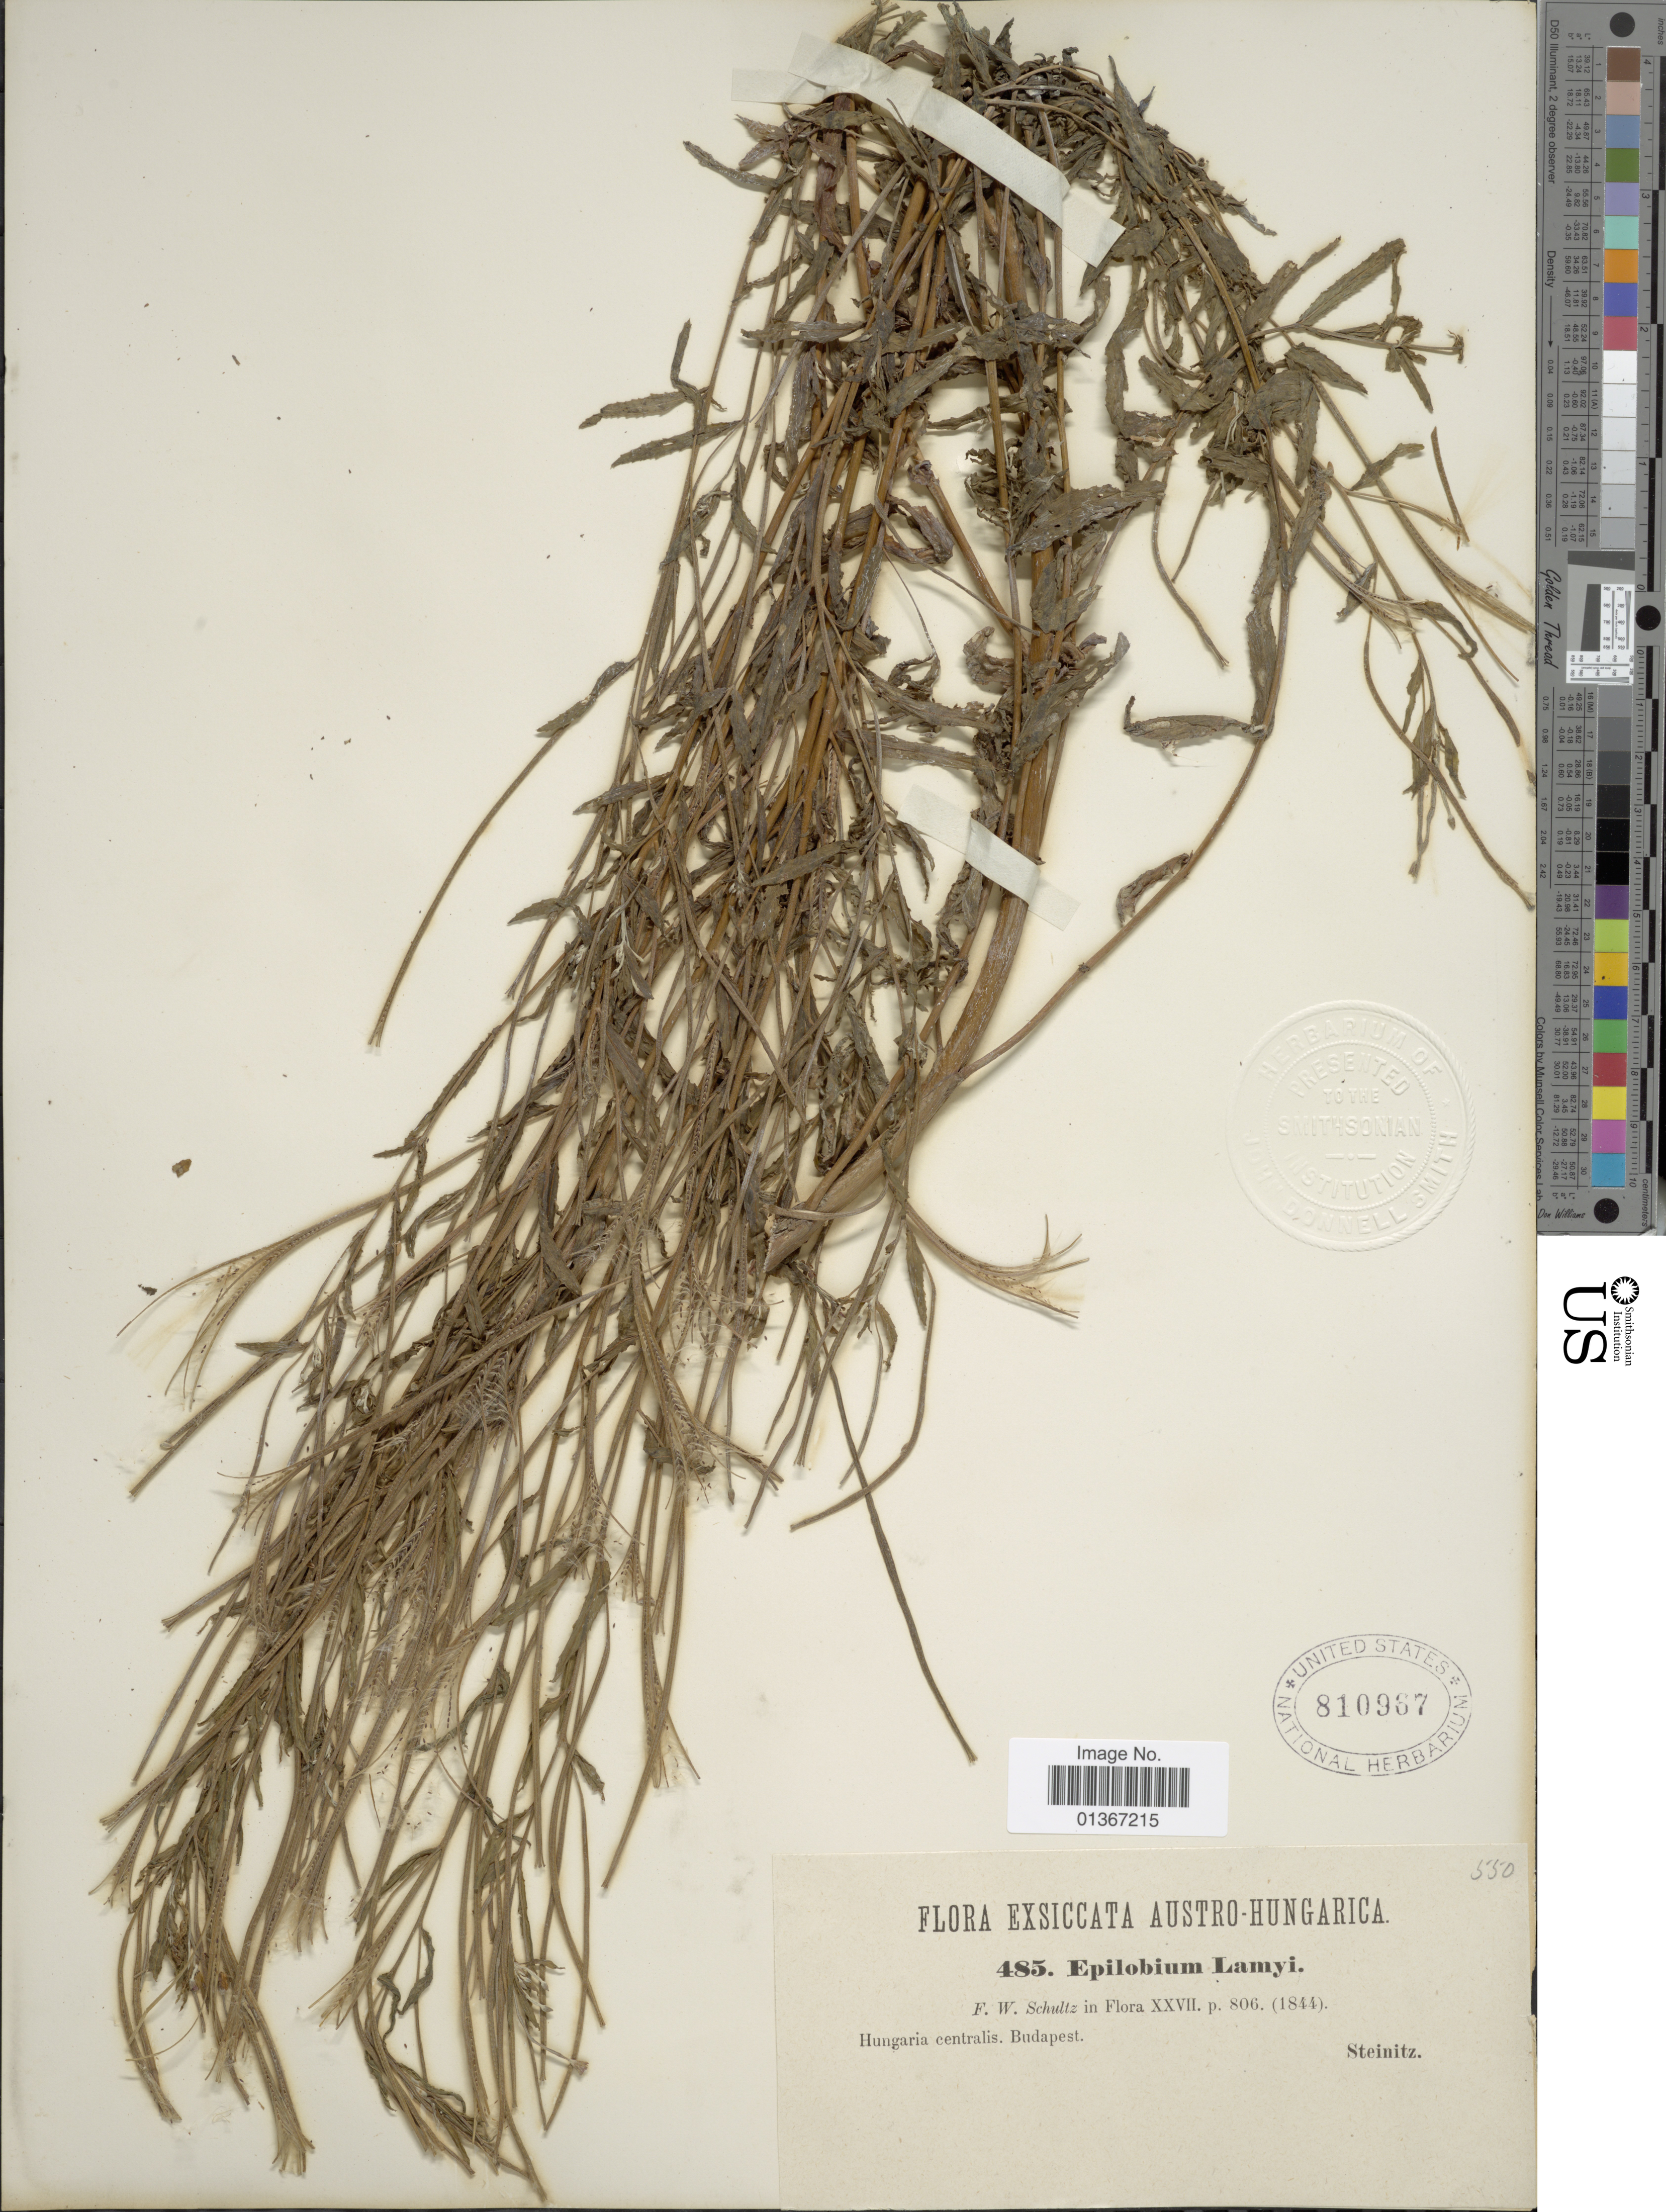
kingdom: Plantae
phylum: Tracheophyta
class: Magnoliopsida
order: Myrtales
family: Onagraceae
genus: Epilobium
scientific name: Epilobium tetragonum subsp. lamyi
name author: (F.W. Schultz) Nyman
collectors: -. Steinitz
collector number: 485/550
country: Hungary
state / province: Budapest, Capital District of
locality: Austro-Hungarica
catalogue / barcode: US 810967